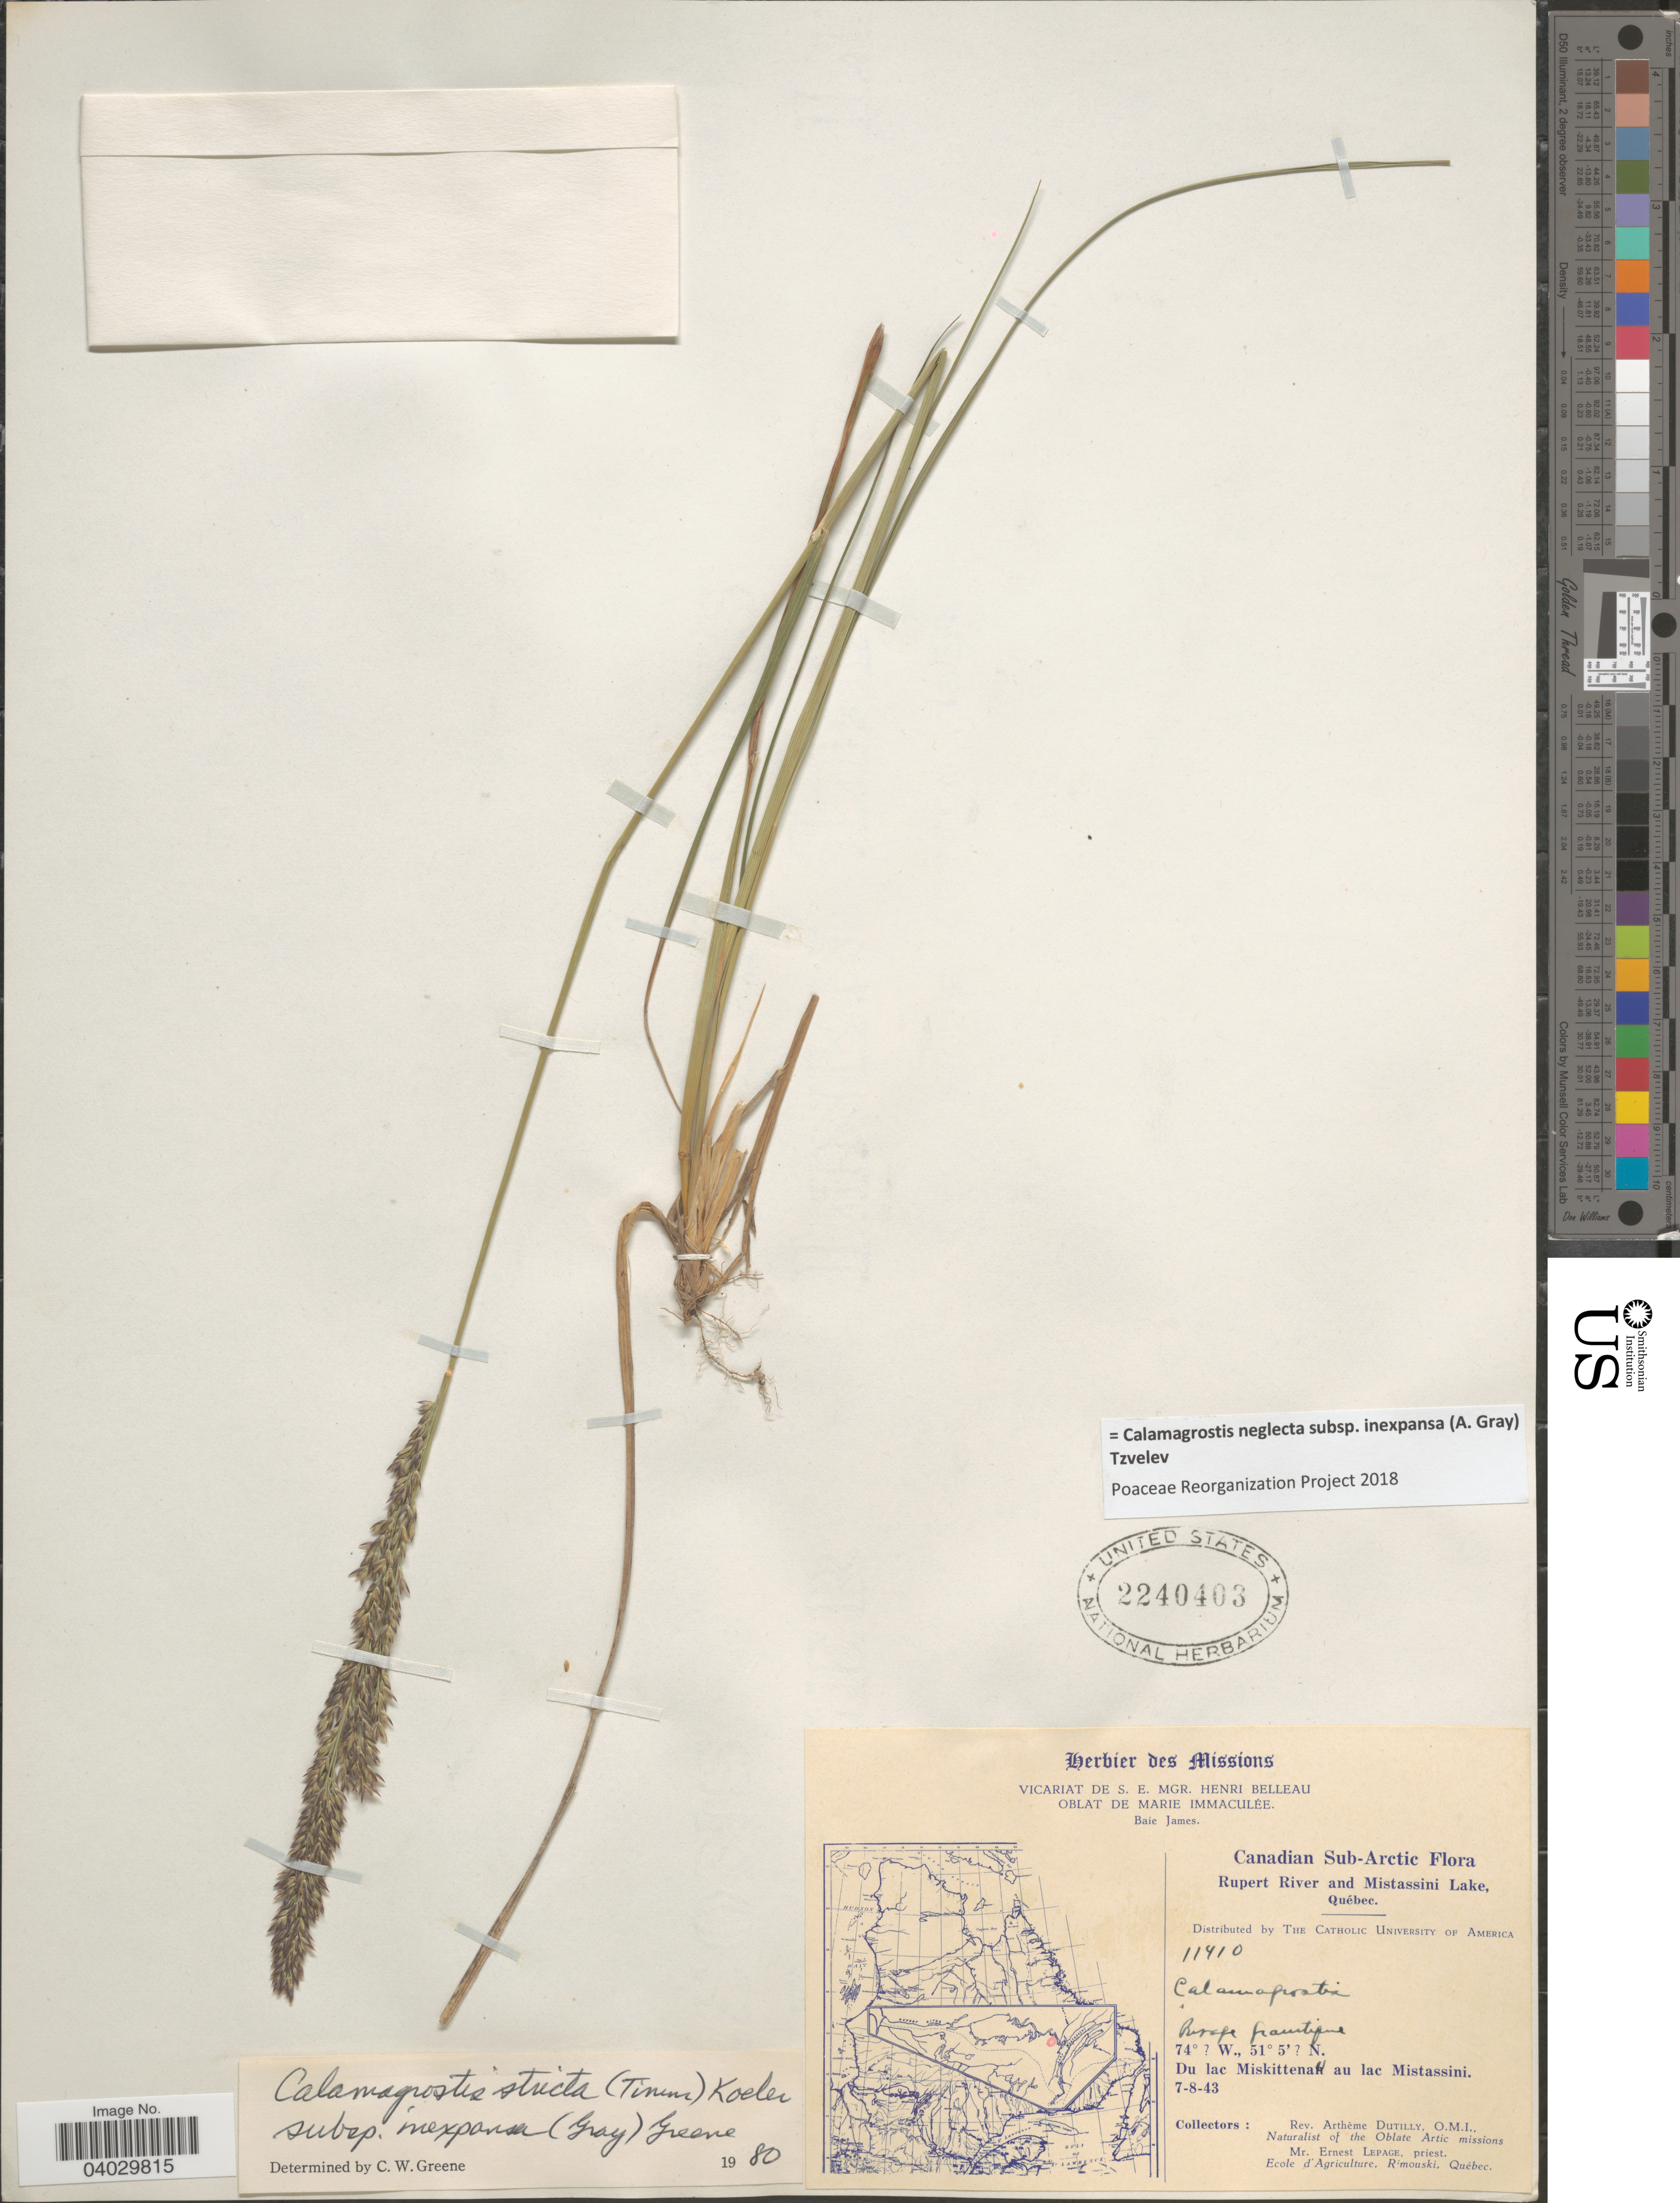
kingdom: Plantae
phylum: Tracheophyta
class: Liliopsida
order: Poales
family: Poaceae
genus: Calamagrostis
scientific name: Calamagrostis neglecta subsp. inexpansa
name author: (A. Gray) Tzvelev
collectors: A. Dutilly & E. Lepage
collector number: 11410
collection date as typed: Transcribed d/m/y: 7/8/43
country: Canada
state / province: Quebec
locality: Canadian Sub-Arctic. Rupert River and Mistassini Lake. Du lac Miskittenau au lac Mistassini.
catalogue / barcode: US 2240403